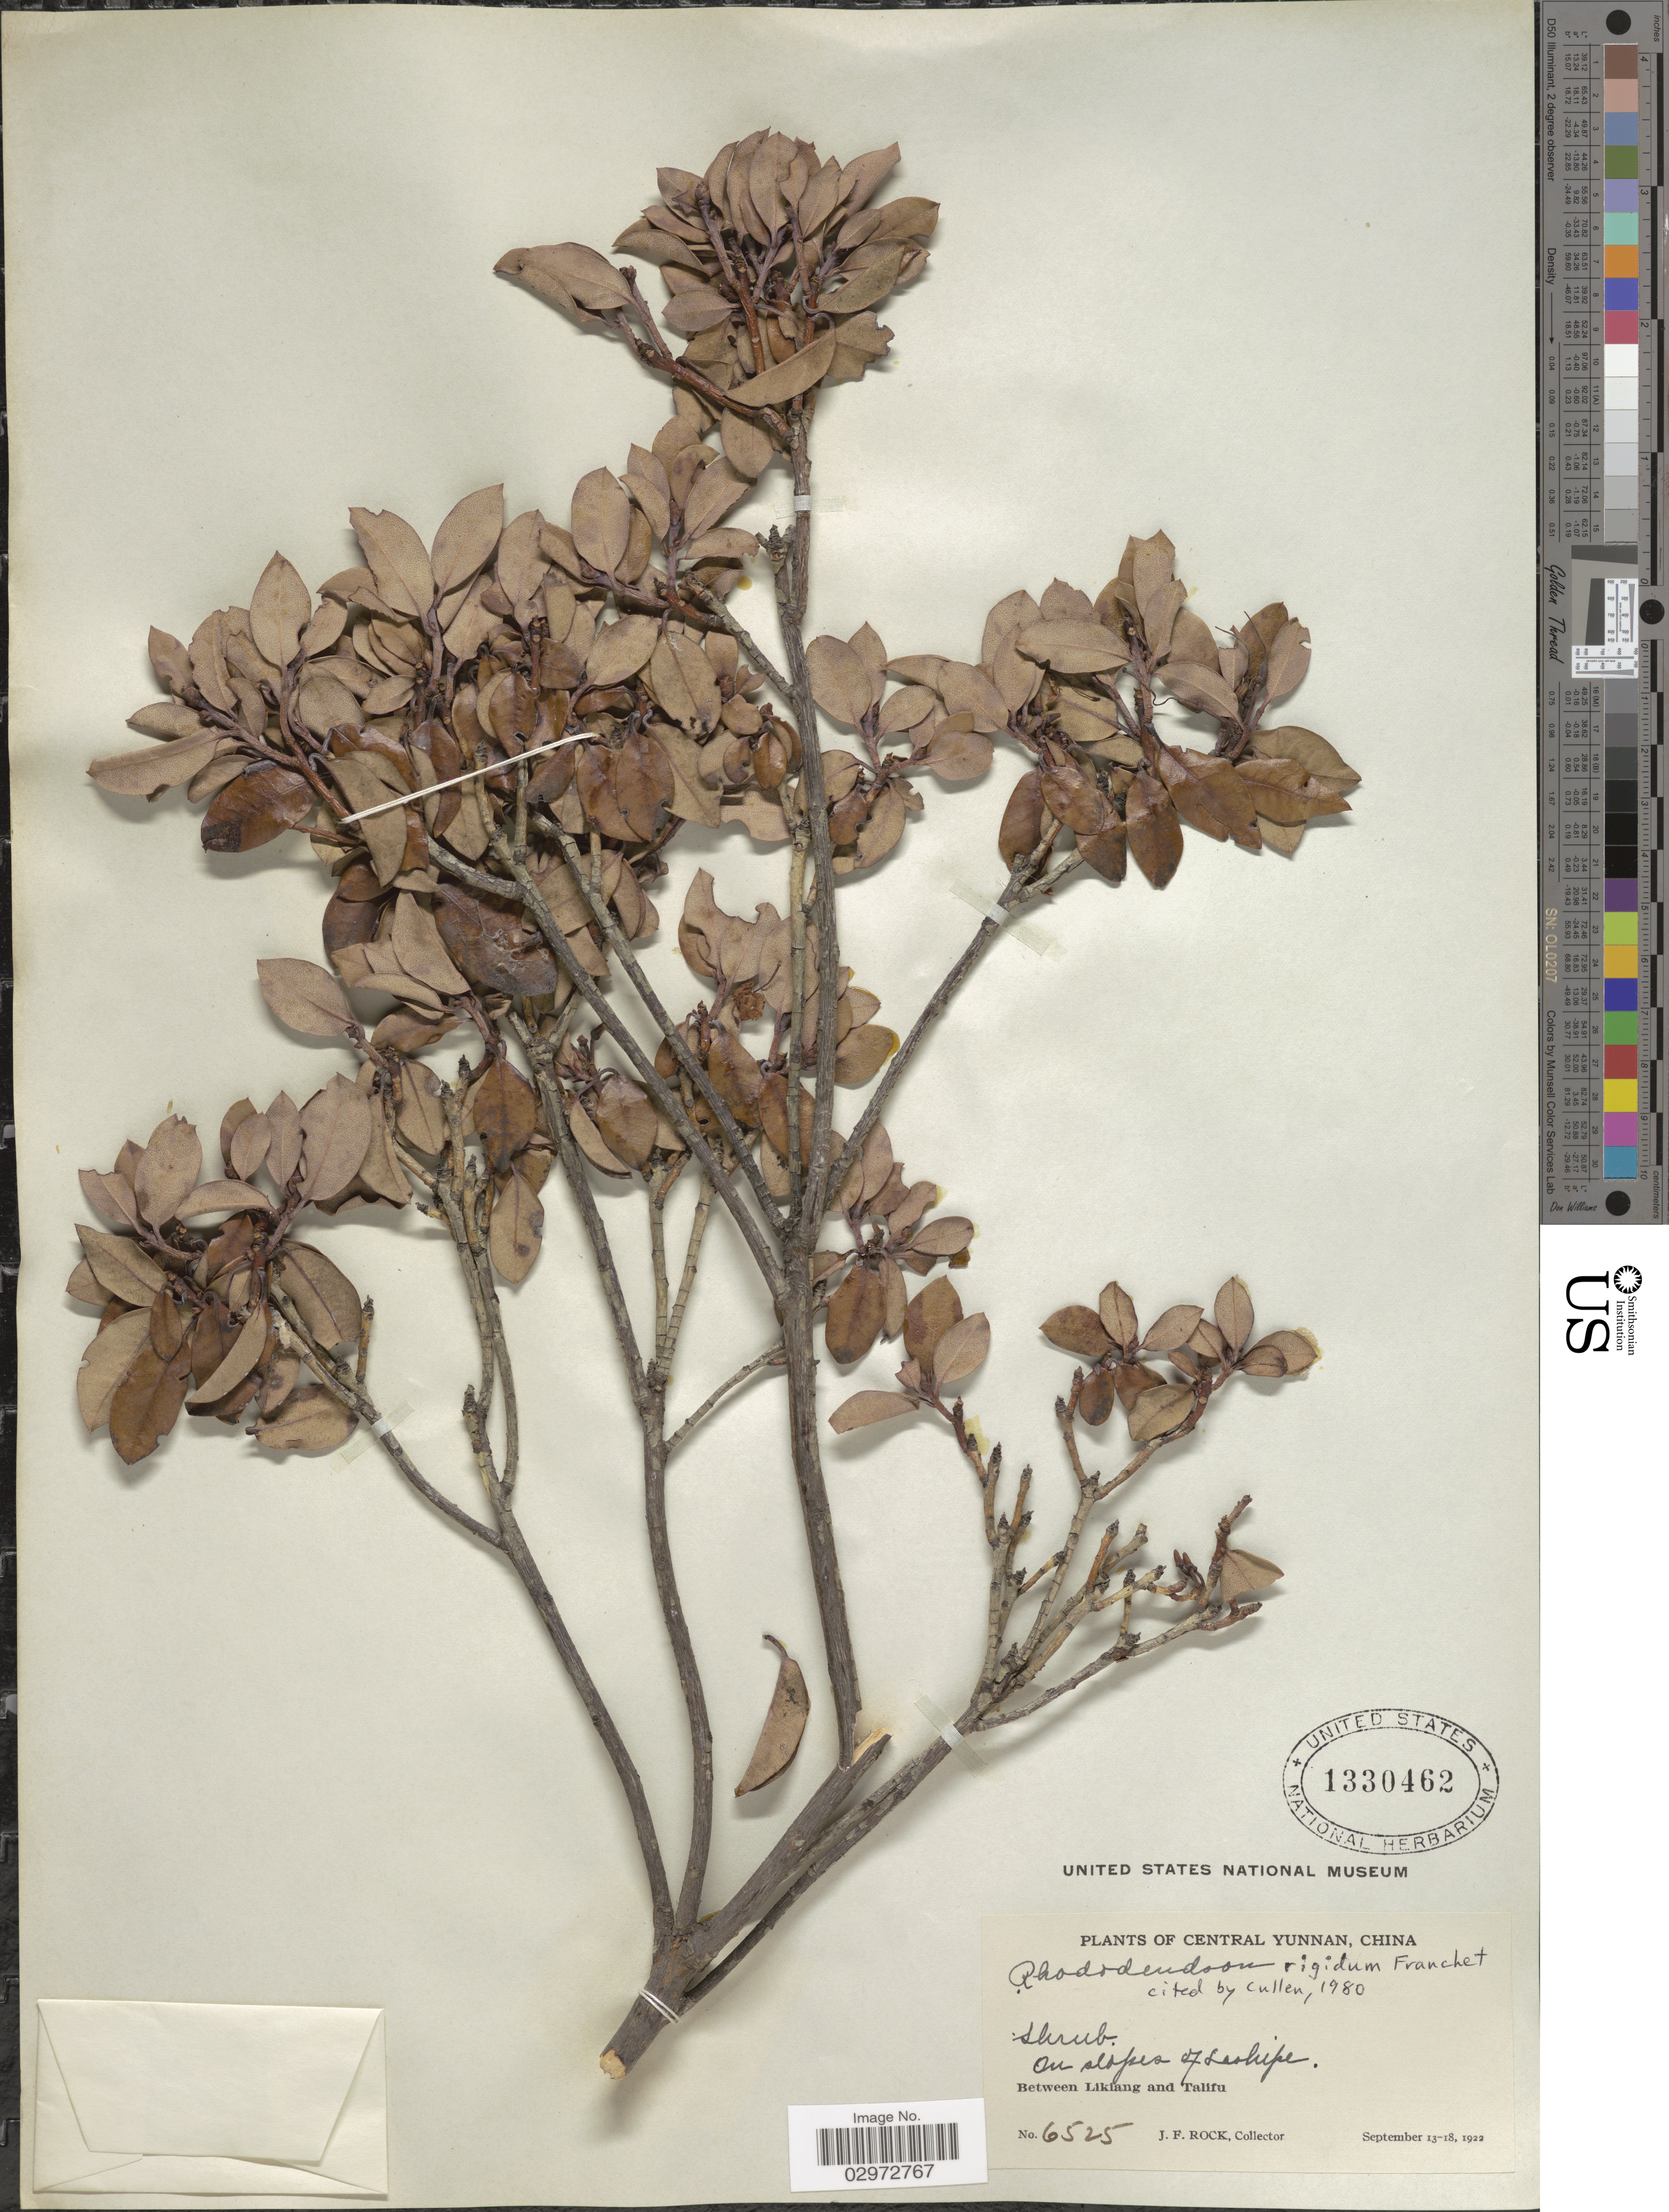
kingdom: Plantae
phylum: Tracheophyta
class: Magnoliopsida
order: Ericales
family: Ericaceae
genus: Rhododendron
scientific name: Rhododendron rigidum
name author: Franch.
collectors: J. Rock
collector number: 6525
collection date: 1922-09-13/1922-09-18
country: China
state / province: Yunnan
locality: Central Yunnan. On slopes of Lashipe. Between Likiang and Talifu.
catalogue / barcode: US 1330462